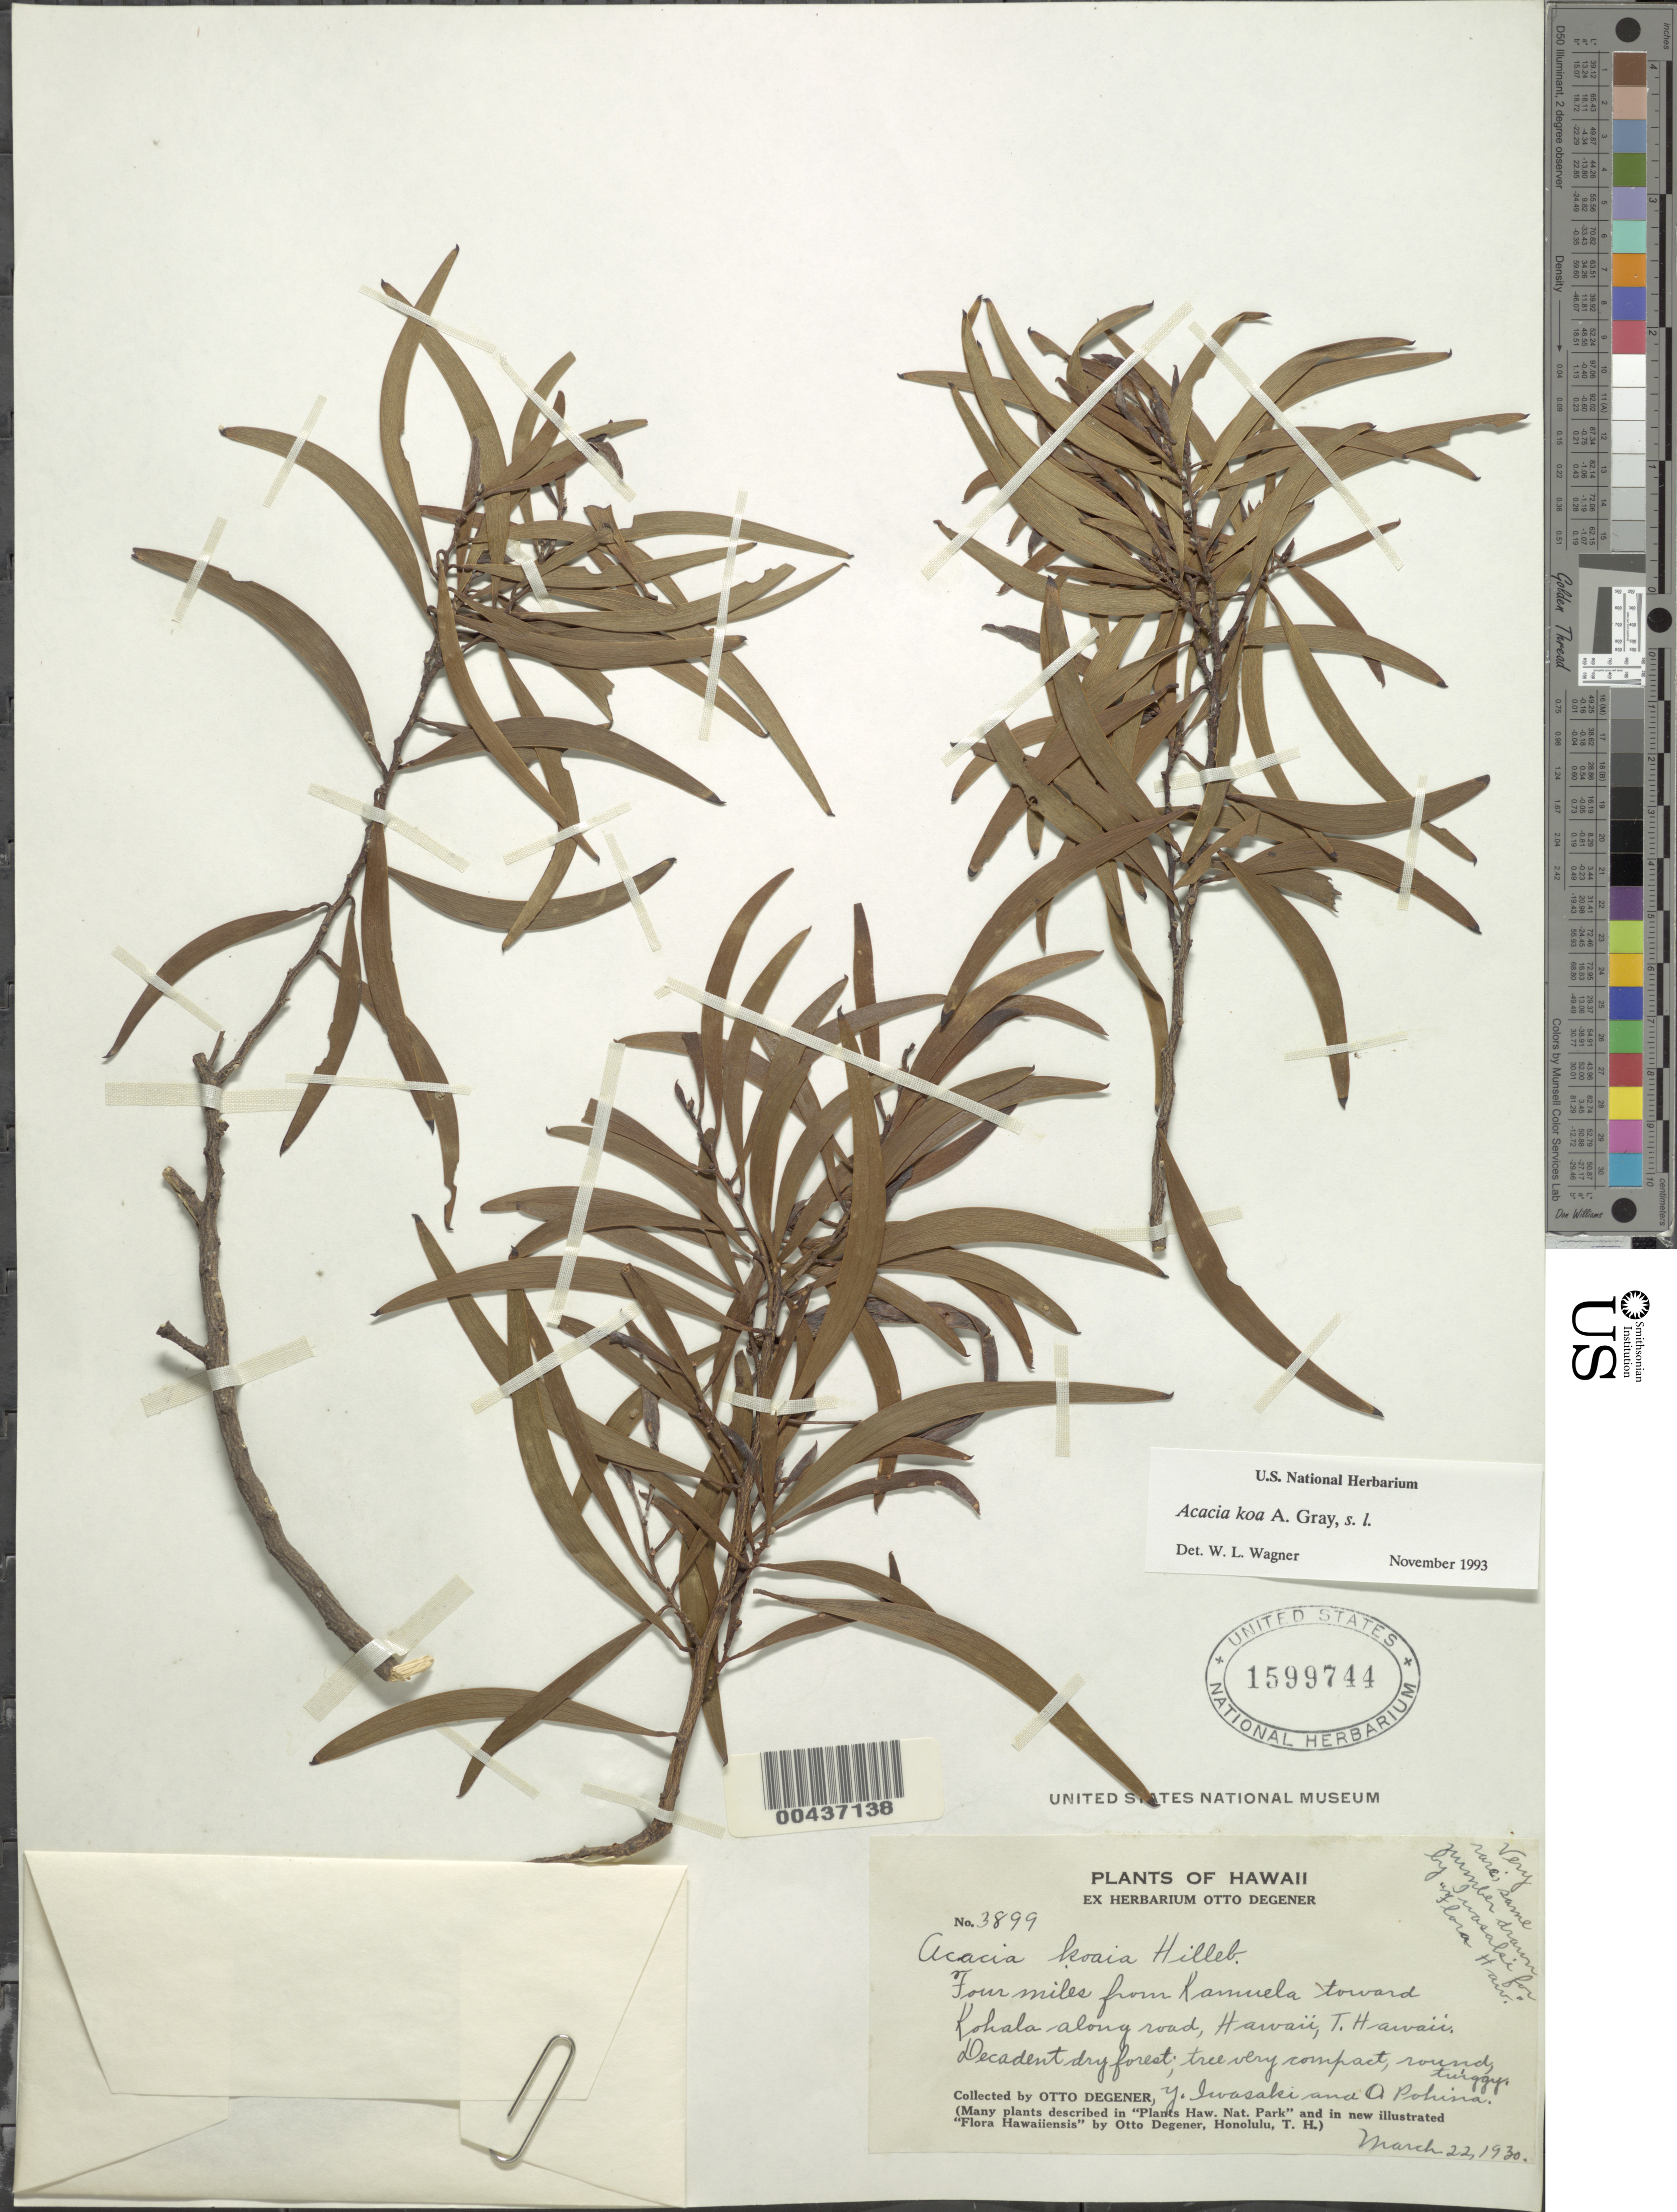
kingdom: Plantae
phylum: Tracheophyta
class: Magnoliopsida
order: Fabales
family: Fabaceae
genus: Acacia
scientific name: Acacia koa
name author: A. Gray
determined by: Wagner, W. L., (BOT), Smithsonian Institution - National Museum of Natural History (UNITED STATES)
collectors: O. Degener, Y. Iwasaki & O. Pohina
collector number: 3899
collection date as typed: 22 Mar 1930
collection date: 1930-03-22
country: United States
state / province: Hawaii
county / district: Hawaii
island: Hawaii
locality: Four mi from Kamuela toward Kohala along road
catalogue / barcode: US 1599744